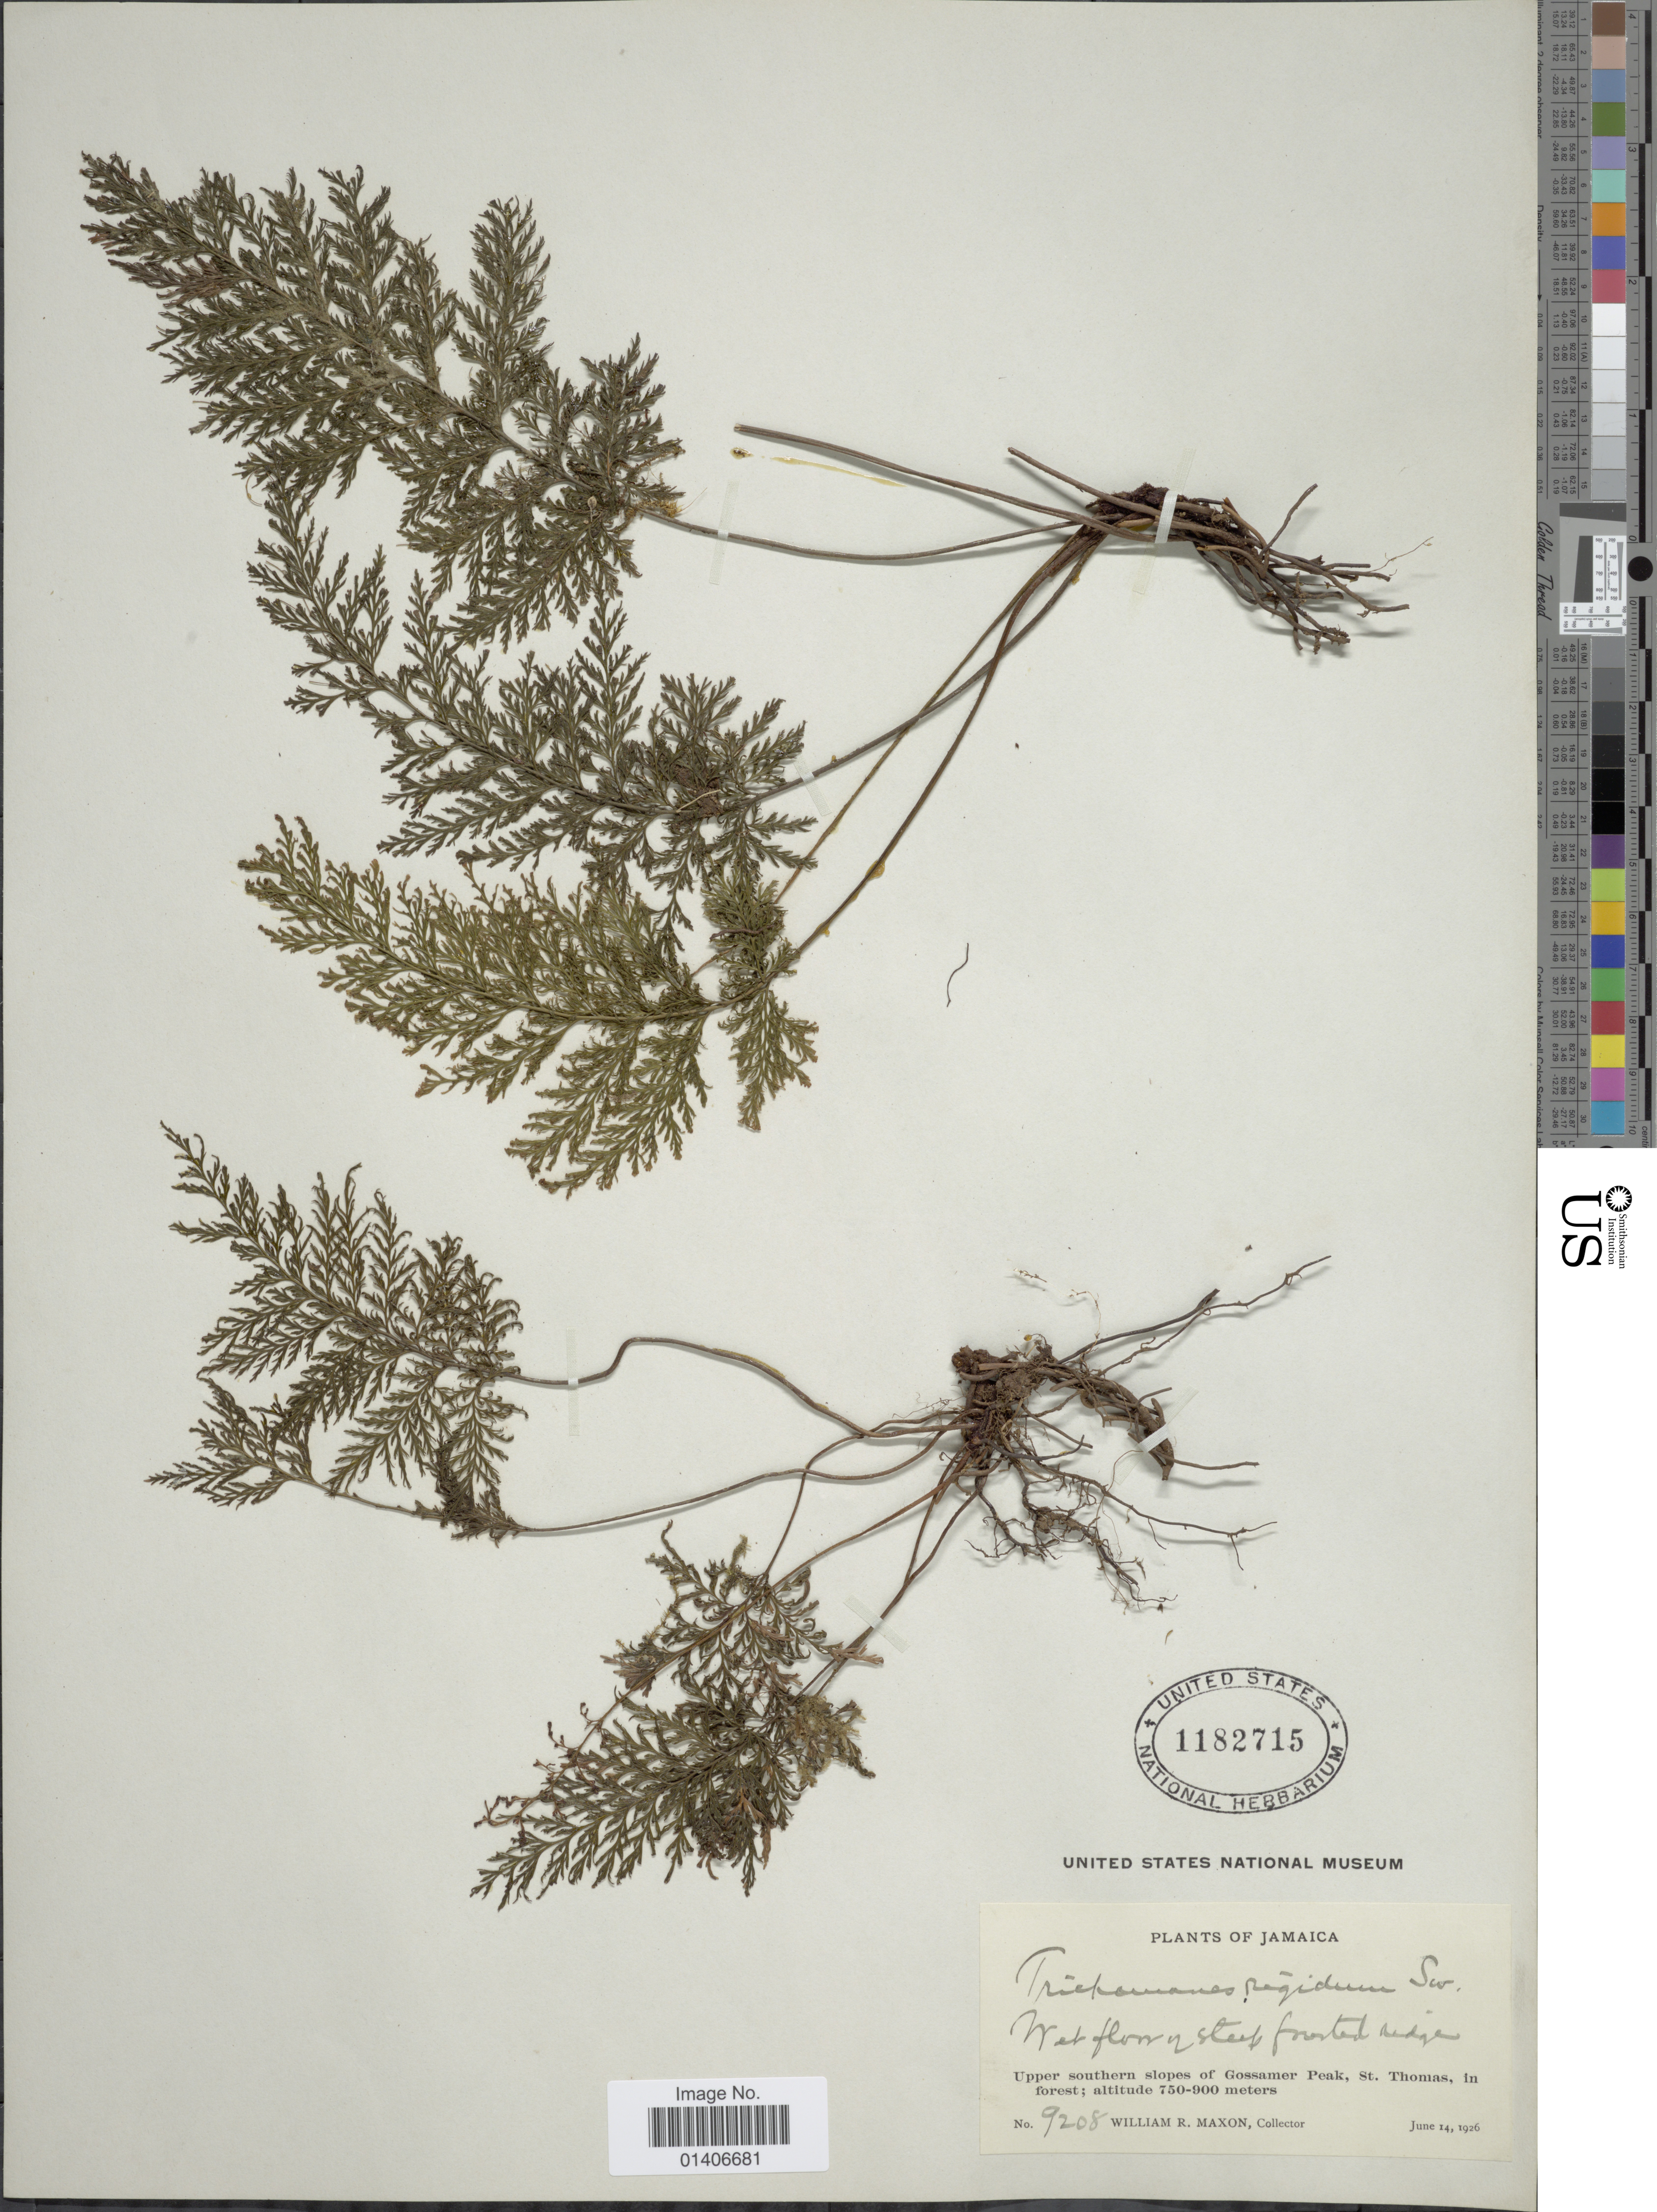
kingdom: Plantae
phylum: Tracheophyta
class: Polypodiopsida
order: Hymenophyllales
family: Hymenophyllaceae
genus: Abrodictyum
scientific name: Abrodictyum rigidum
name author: (Sw.) Ebihara & Dubuisson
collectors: W. R. Maxon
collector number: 9208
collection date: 1926-06-14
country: Jamaica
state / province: Saint Thomas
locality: Upper southern slopes of Gossamer Peak, in forest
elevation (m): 750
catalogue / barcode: US 1182715